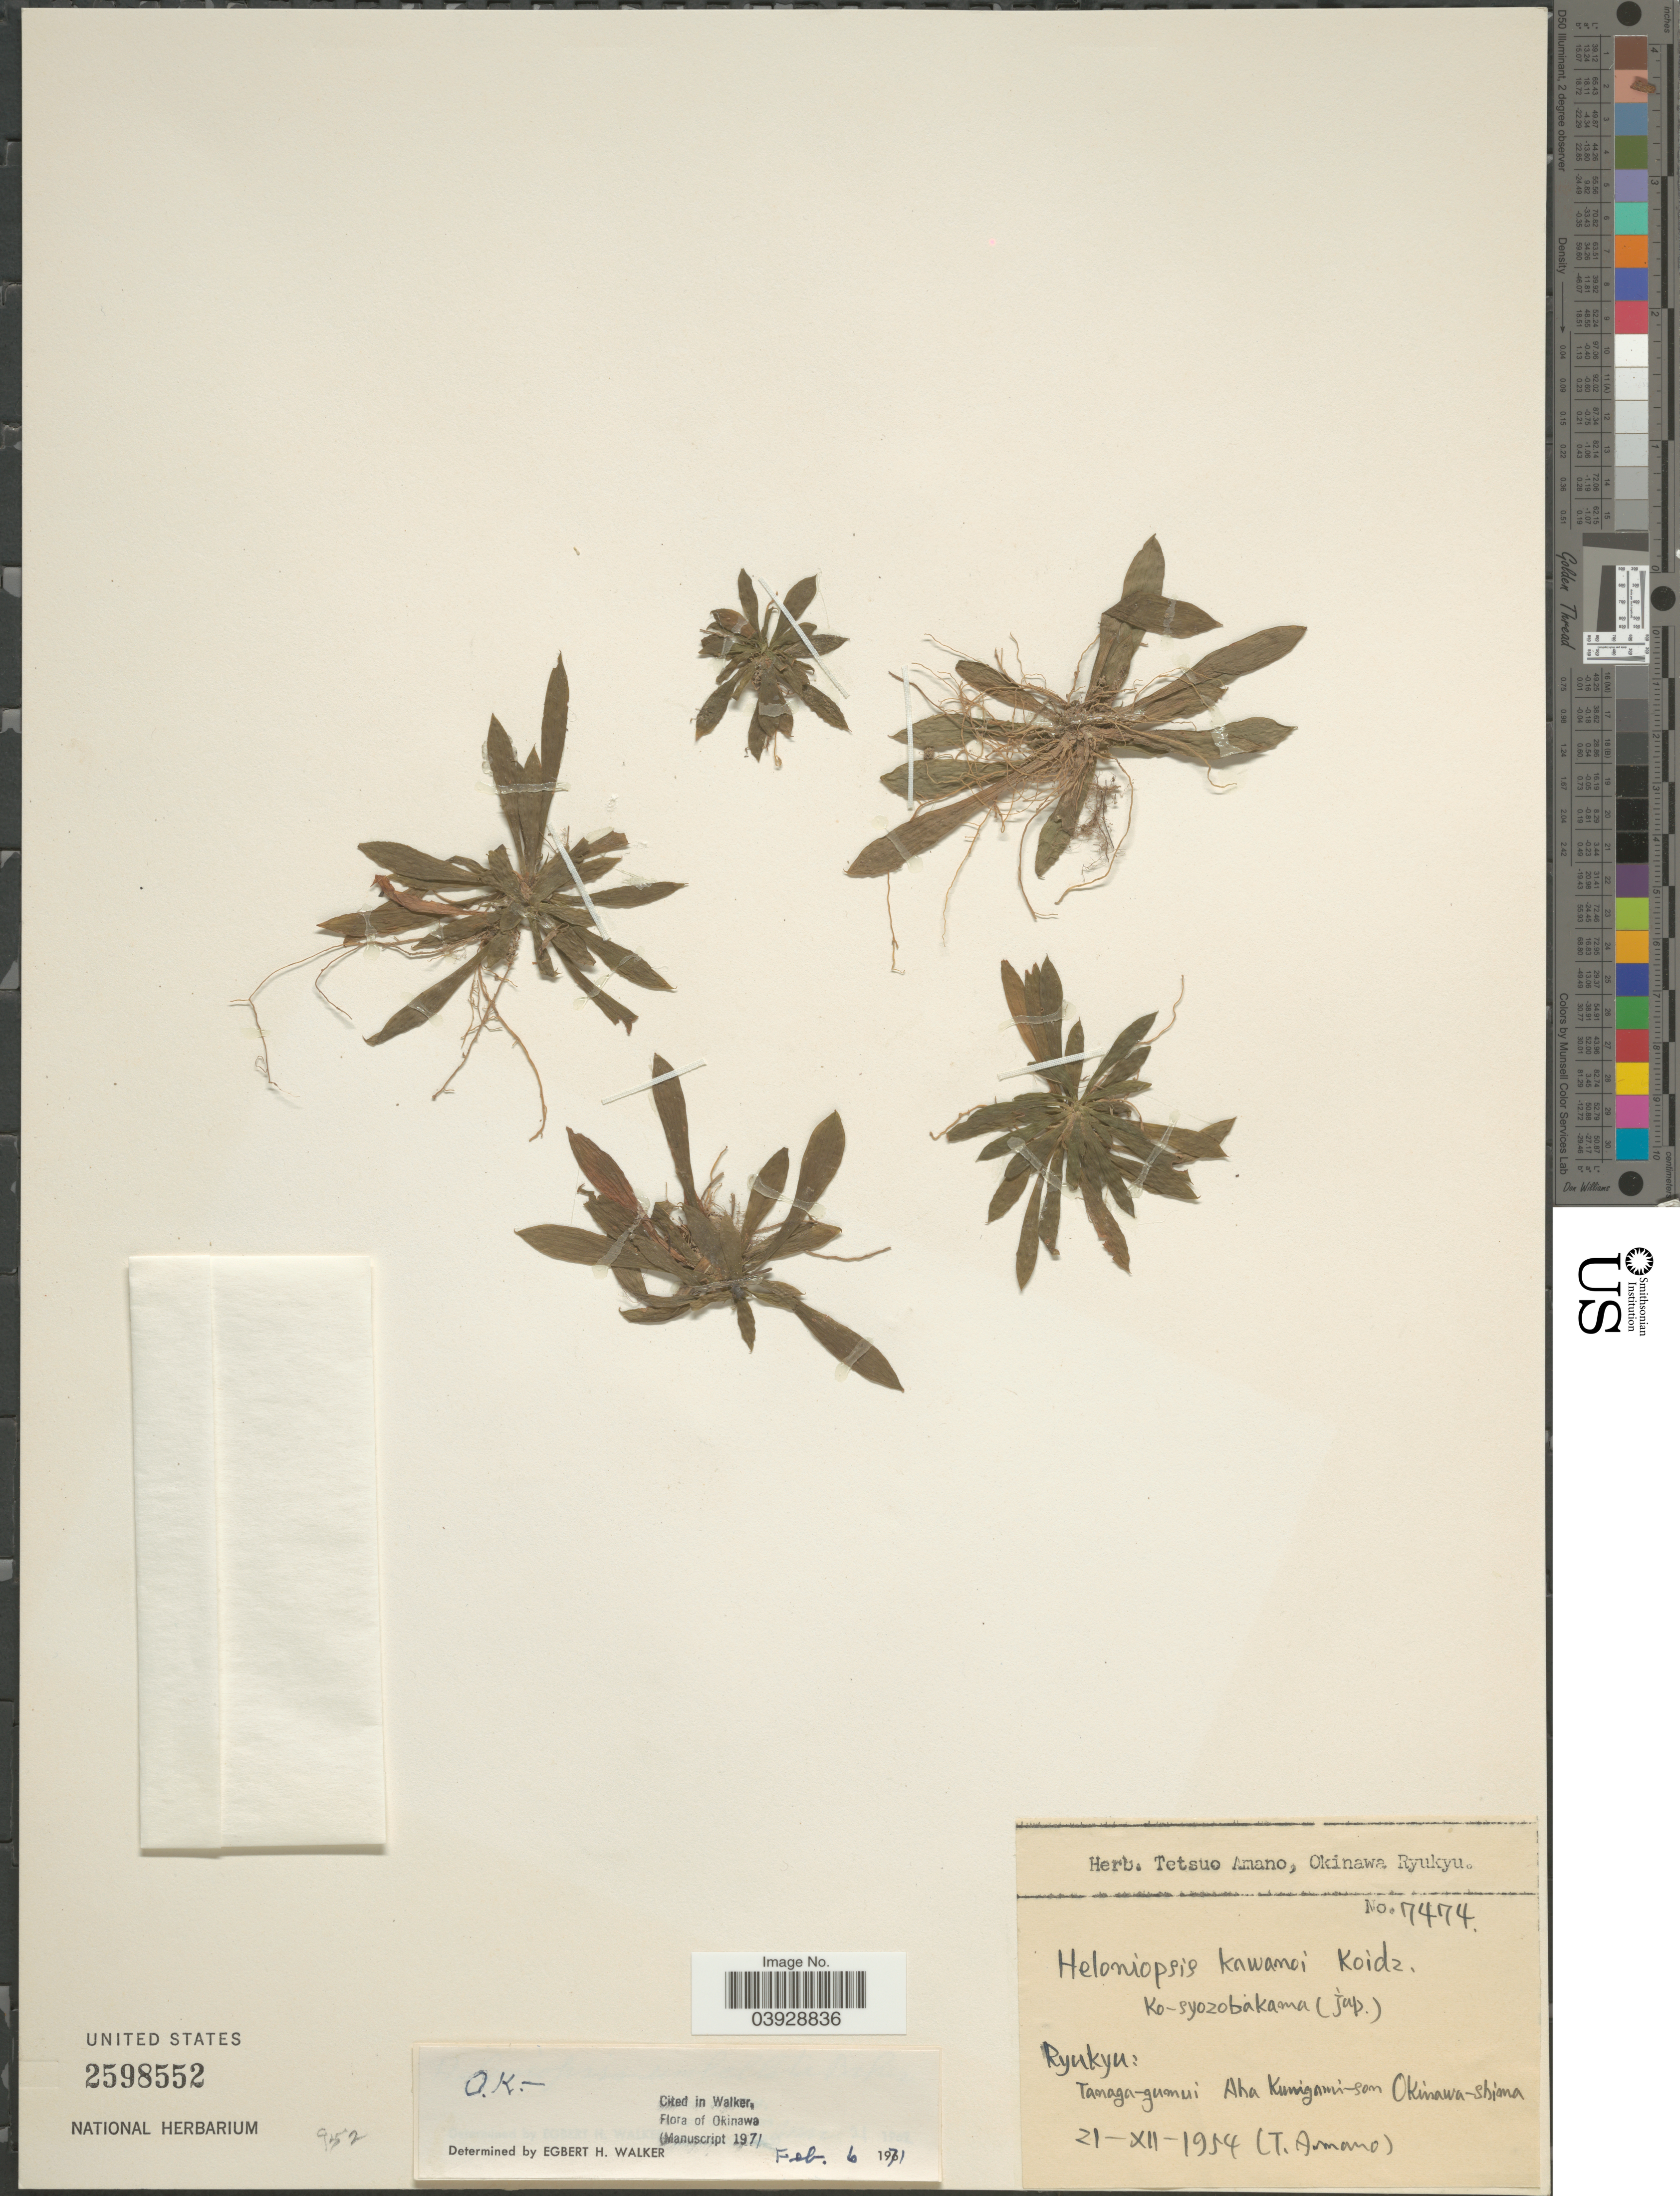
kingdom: Plantae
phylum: Tracheophyta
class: Liliopsida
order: Liliales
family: Melanthiaceae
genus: Heloniopsis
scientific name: Heloniopsis kawanoi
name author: (Koidz.) Honda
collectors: T. Amano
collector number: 7474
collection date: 1954-12-21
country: Japan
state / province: Okinawa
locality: Ryukyu: Tanaga-gumui Aha Kunigami-son Okinawa-shima.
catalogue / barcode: US 2598552